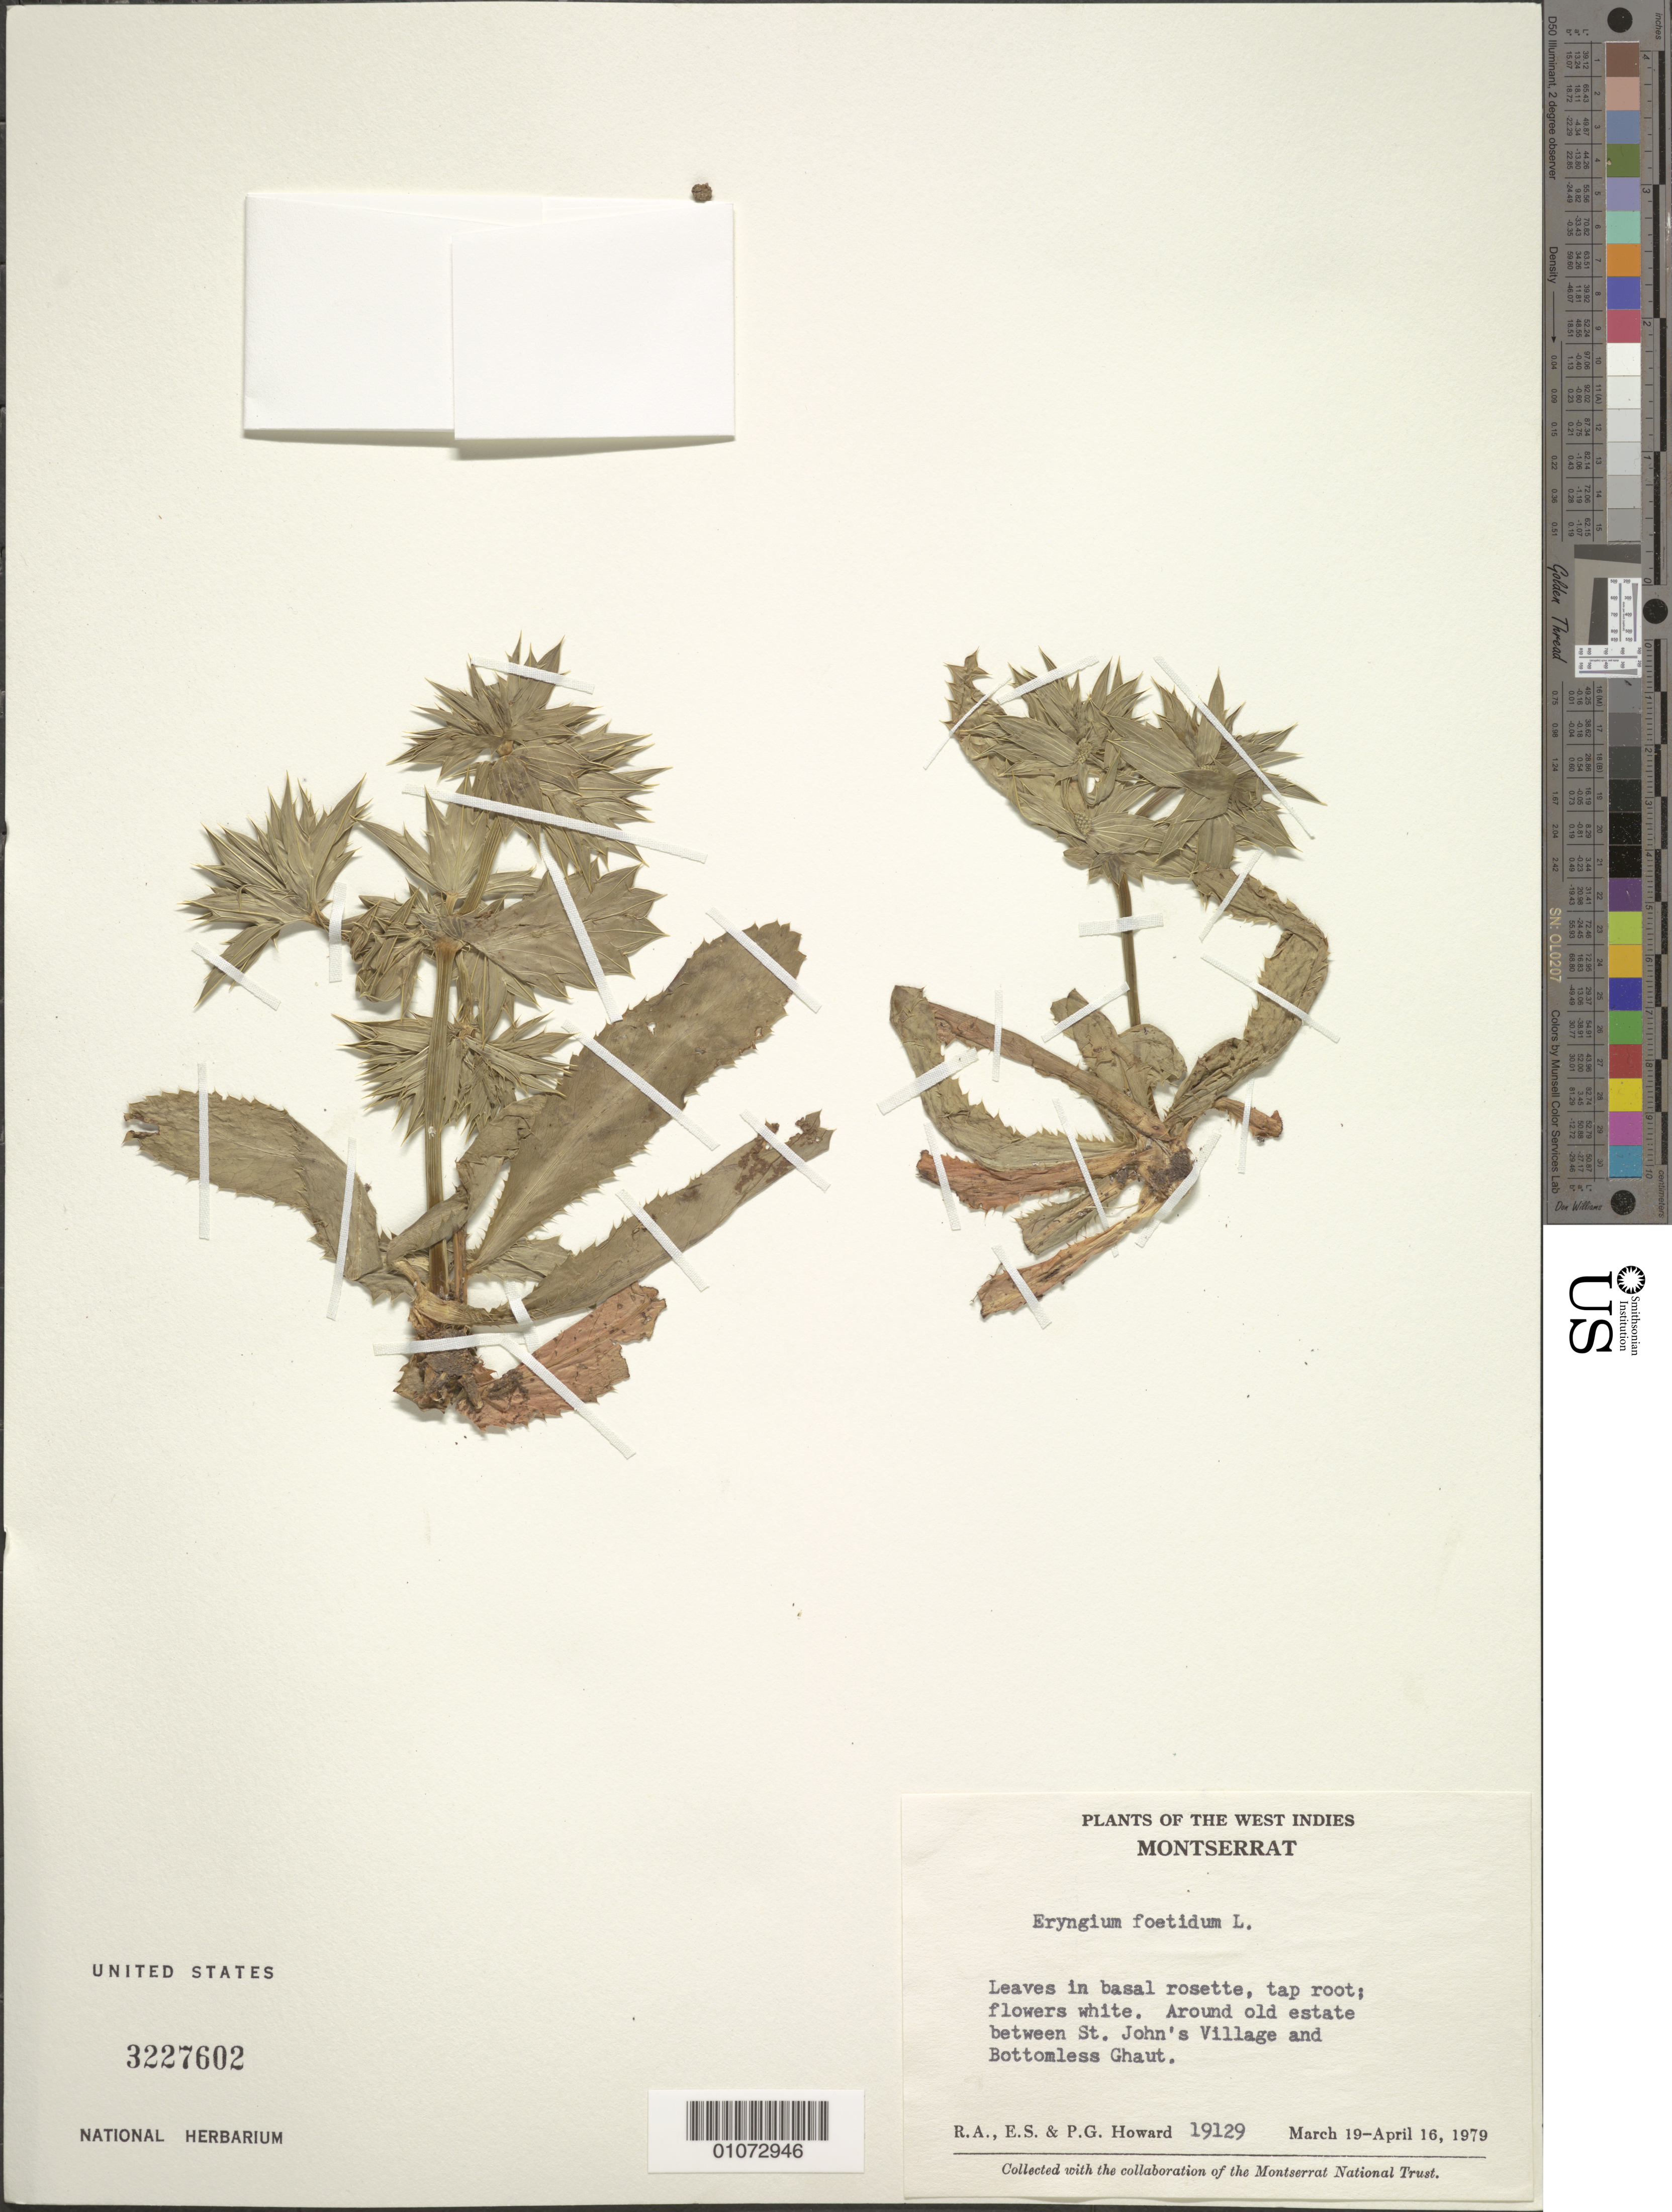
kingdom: Plantae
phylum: Tracheophyta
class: Magnoliopsida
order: Apiales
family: Apiaceae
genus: Eryngium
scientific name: Eryngium foetidum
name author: L.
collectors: R. A. Howard, E. S. Howard & P. Howard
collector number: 19129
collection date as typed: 19 Mar 1979 to 16 Apr 1979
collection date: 1979-03-19/1979-04-16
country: Montserrat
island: Montserrat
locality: Around old estate between St. John's Village and Bottomless Ghaut.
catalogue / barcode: US 3227602